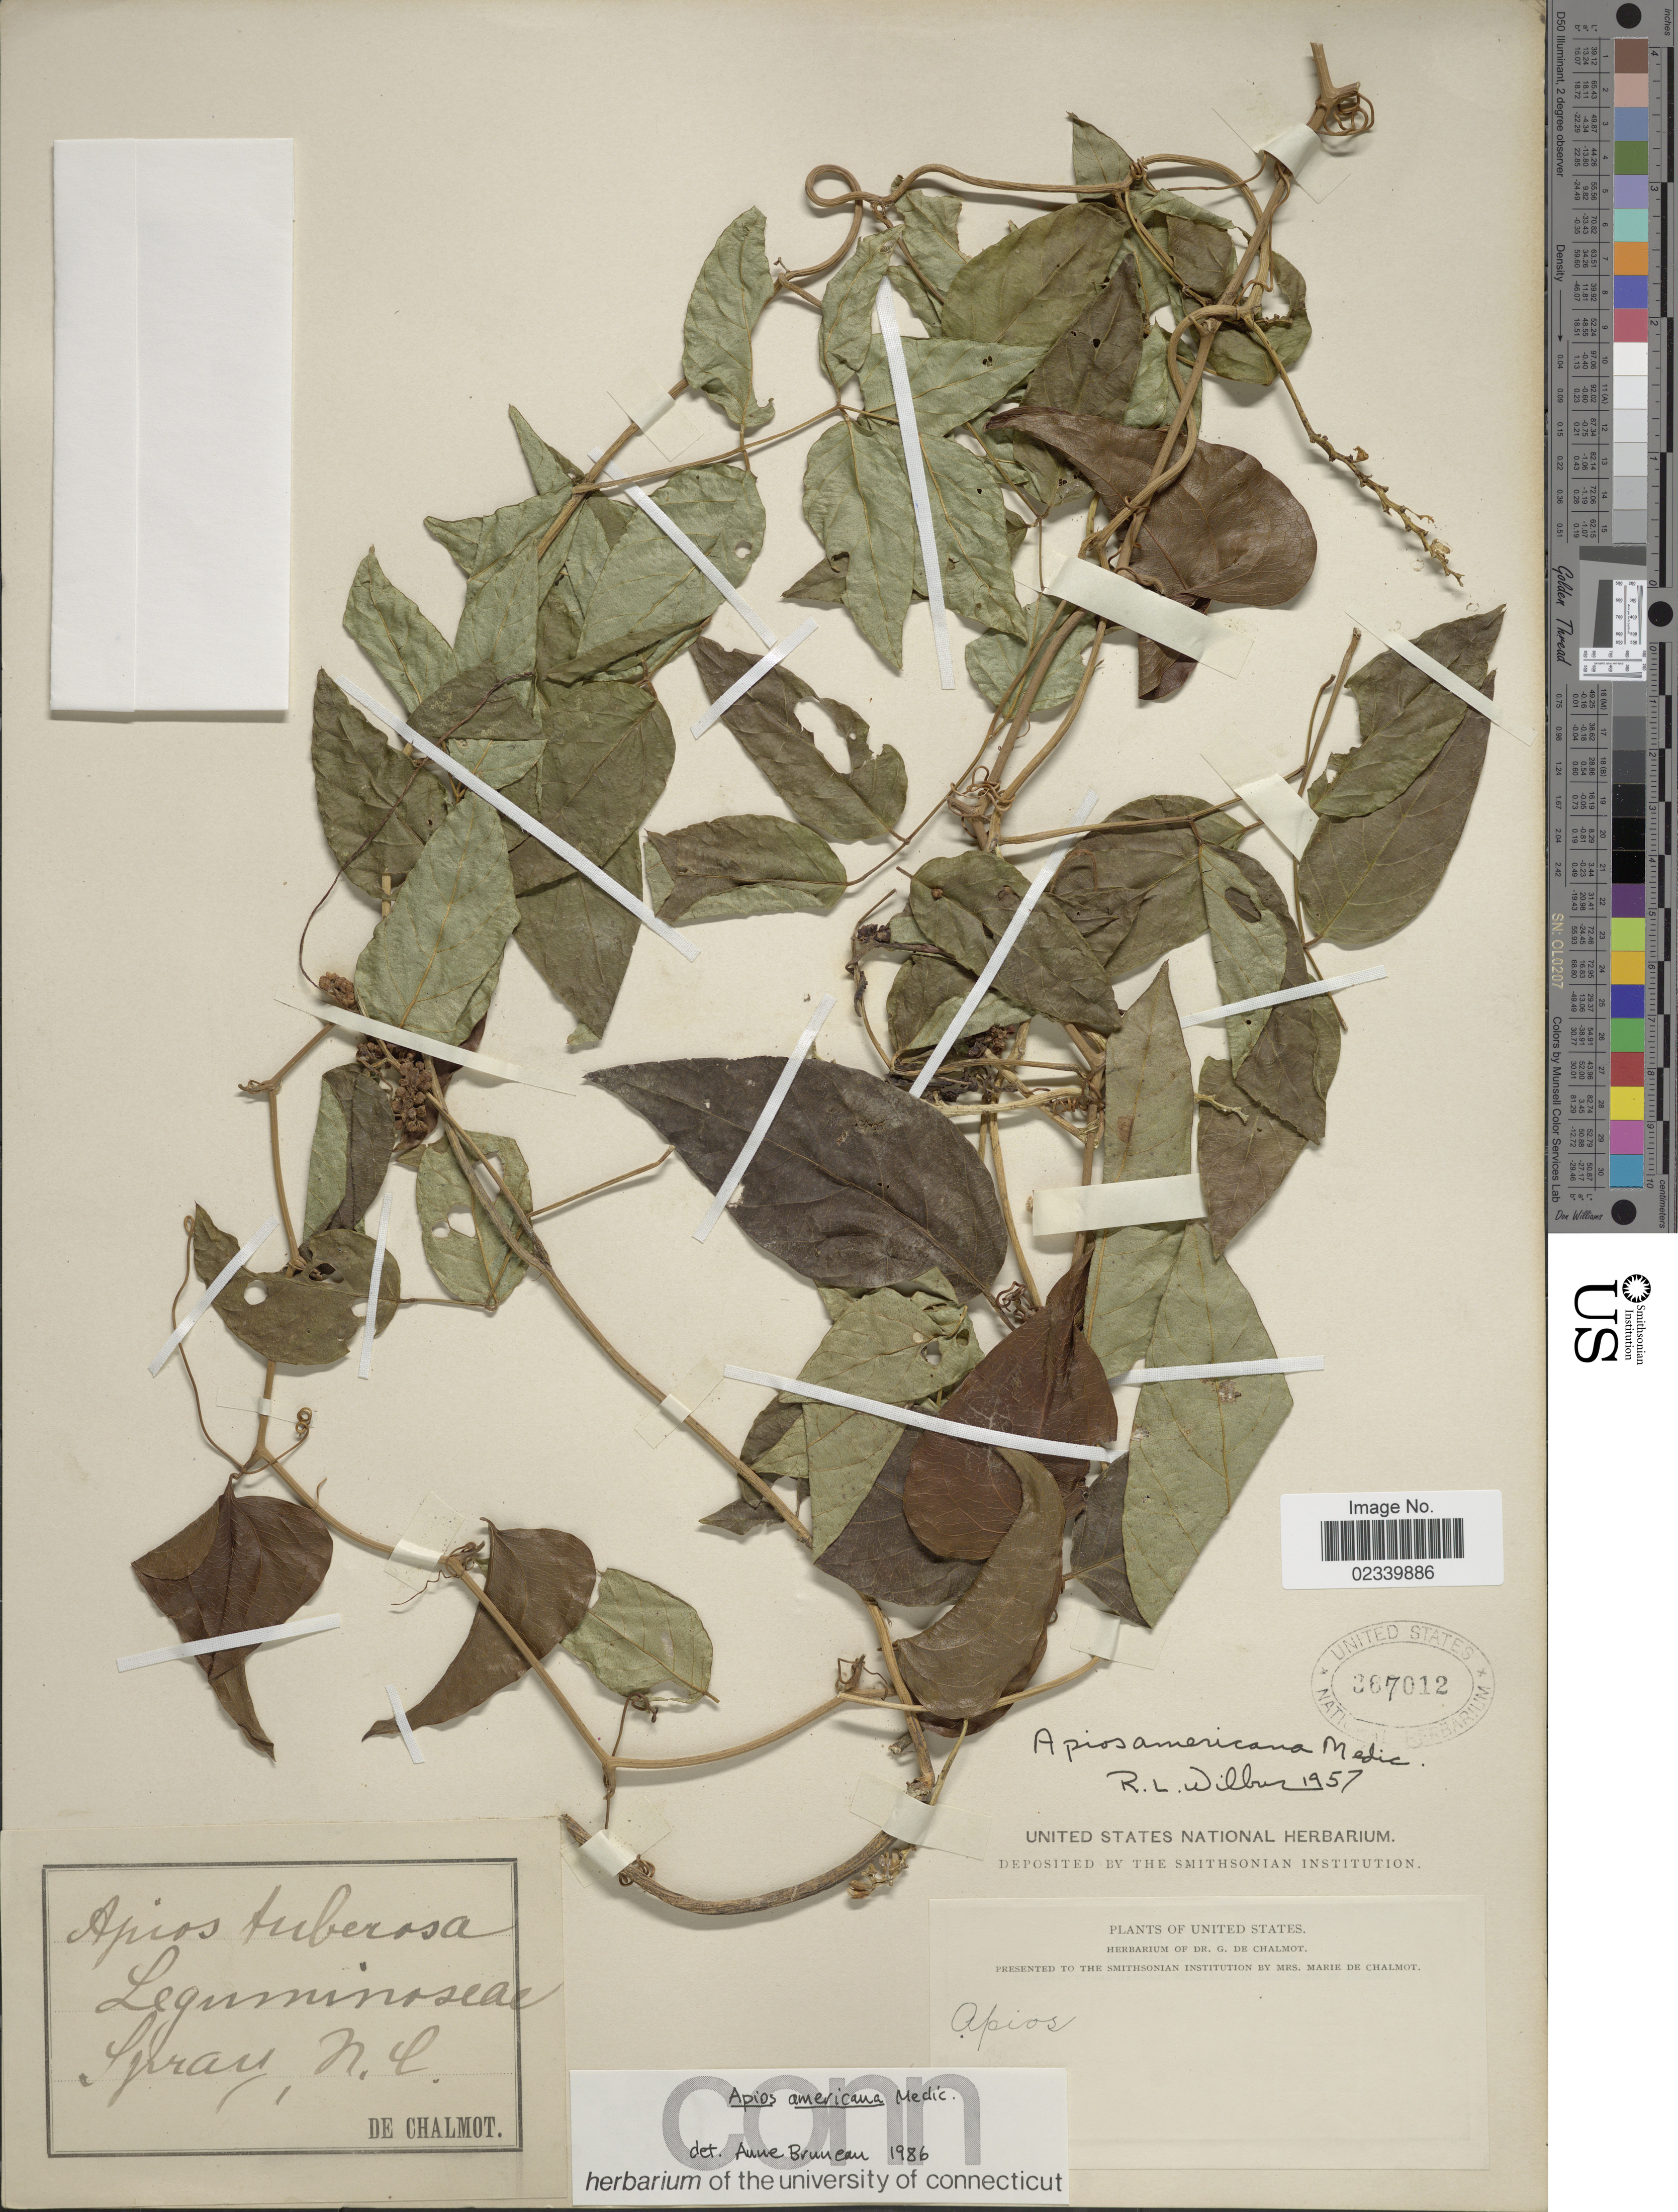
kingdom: Plantae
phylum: Tracheophyta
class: Magnoliopsida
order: Fabales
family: Fabaceae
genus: Apios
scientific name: Apios americana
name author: Medik.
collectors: G. de Chalmot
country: United States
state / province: North Carolina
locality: Spray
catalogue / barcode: US 367012